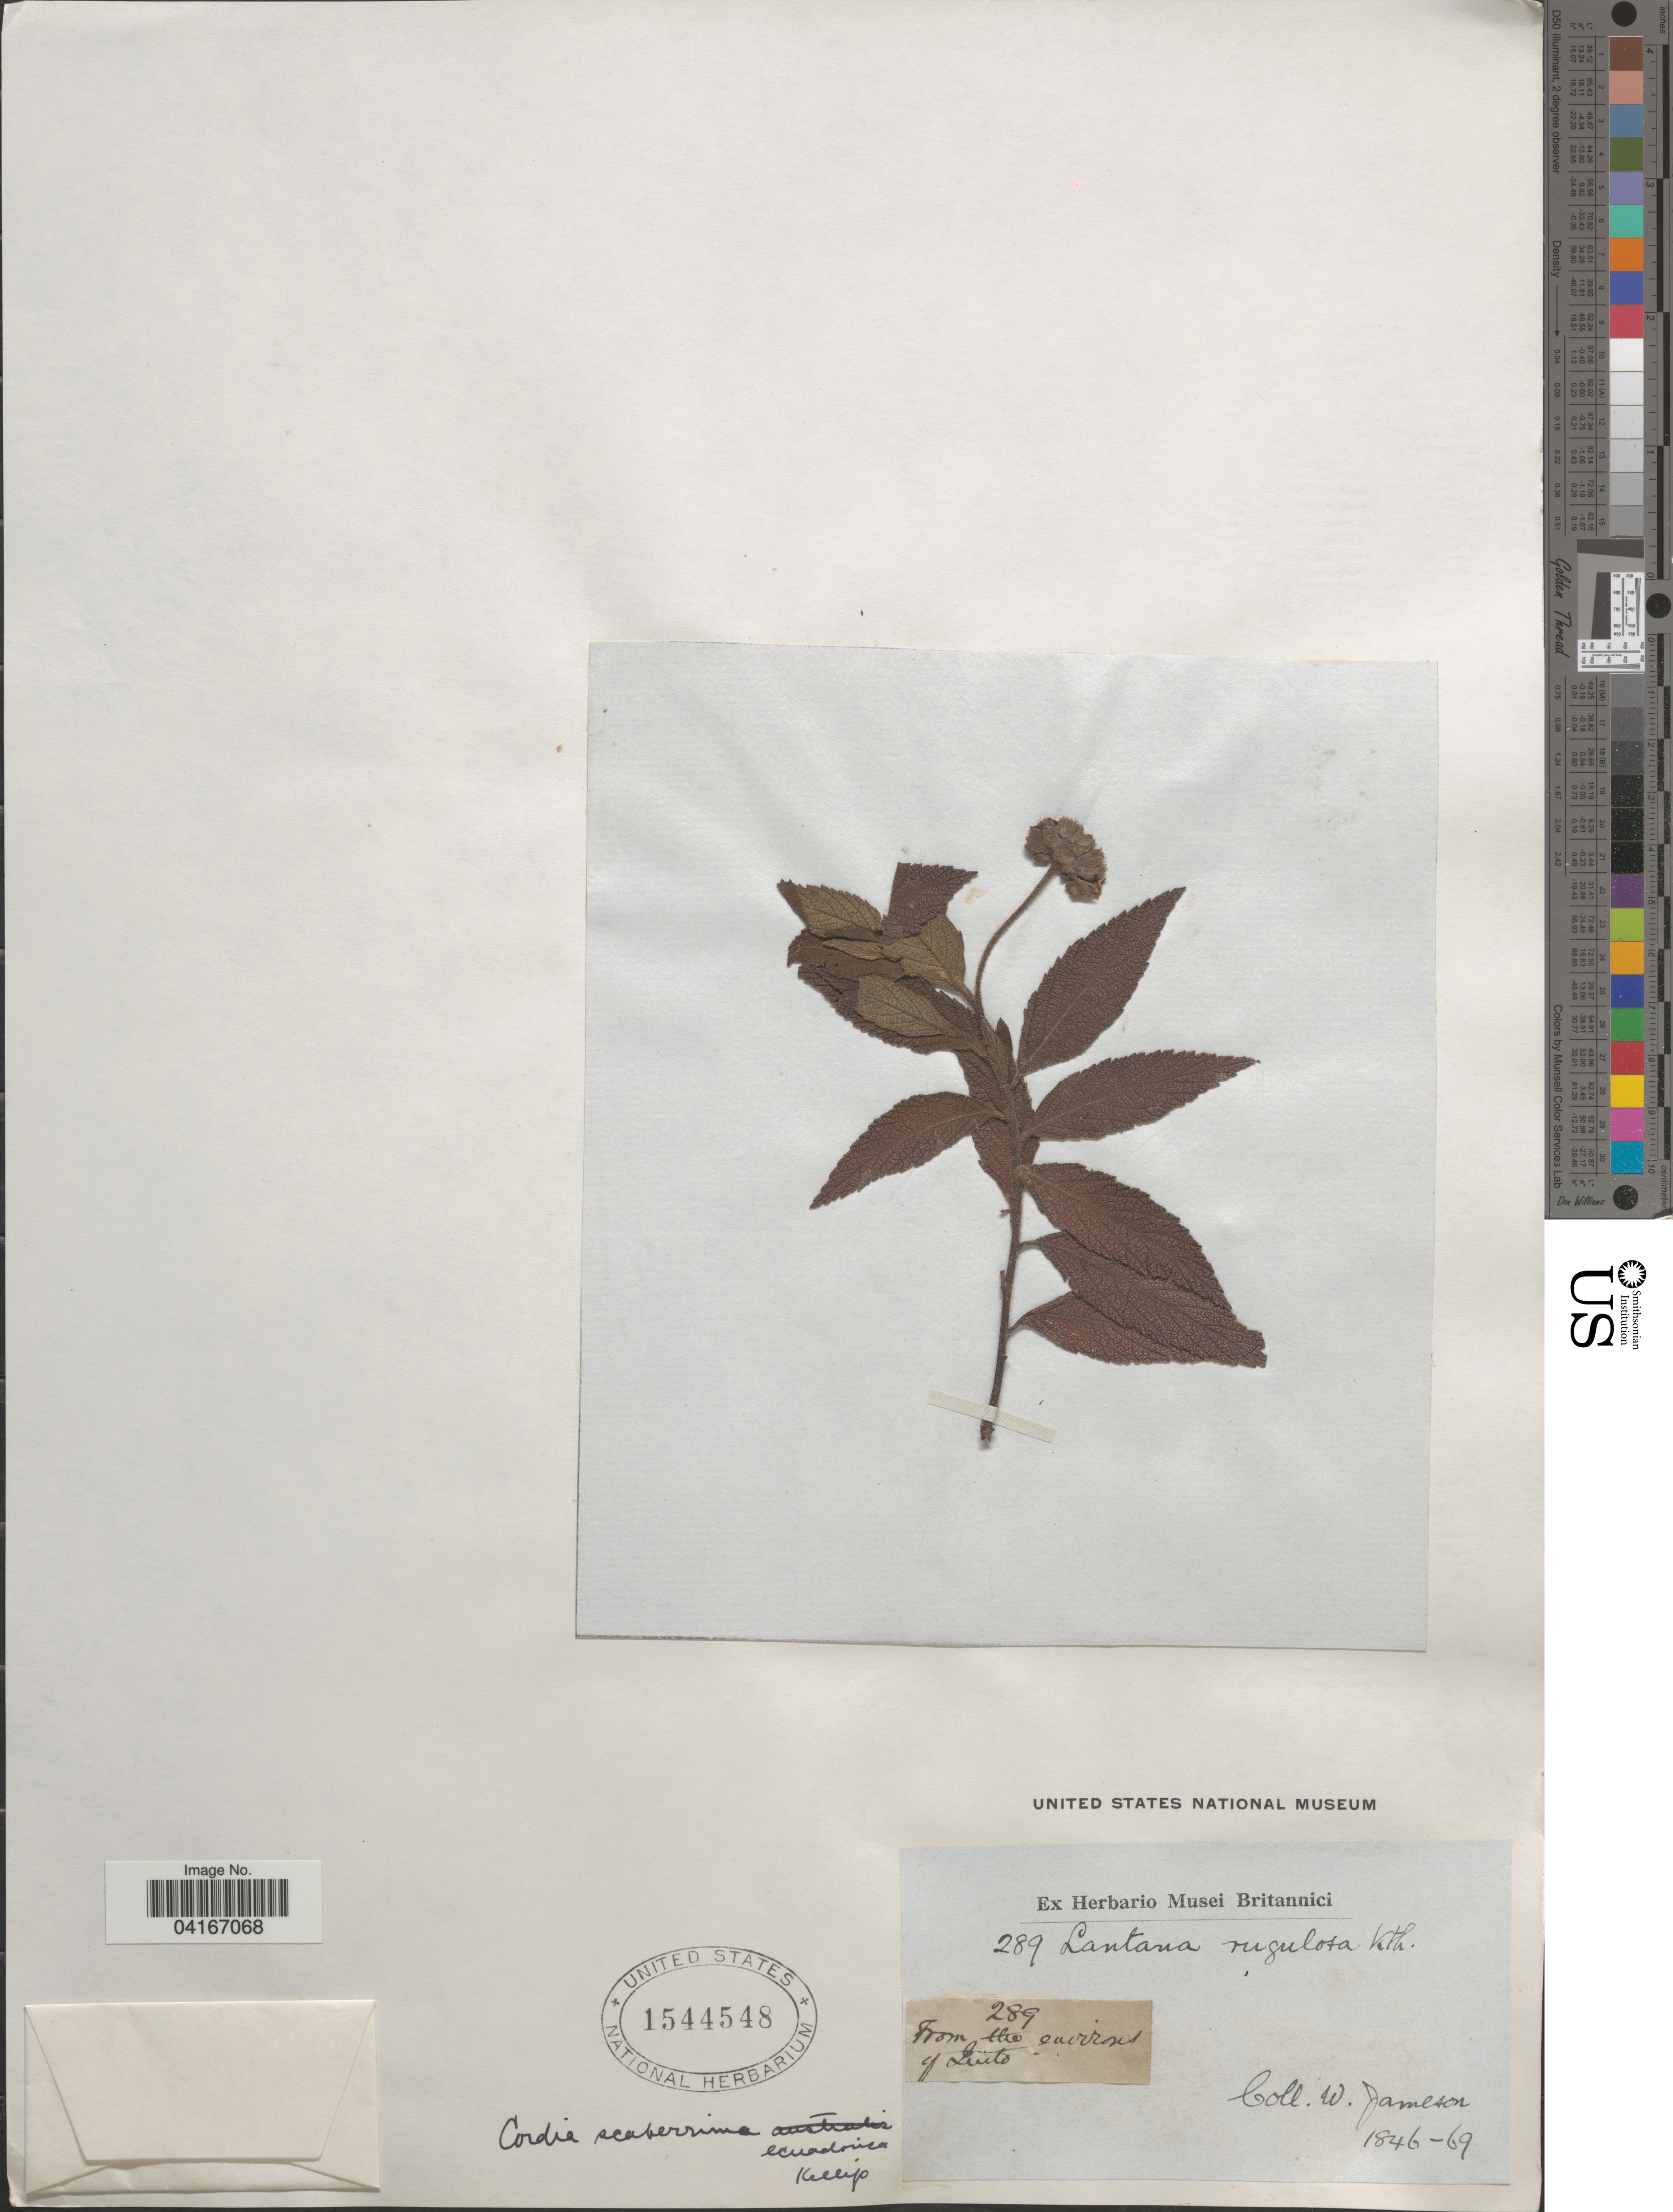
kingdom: Plantae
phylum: Tracheophyta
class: Magnoliopsida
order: Lamiales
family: Verbenaceae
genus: Lantana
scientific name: Lantana rugulosa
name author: Kunth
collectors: W. Jameson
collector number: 289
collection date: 1846/1869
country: Ecuador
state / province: Pichincha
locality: From the environs of Quito.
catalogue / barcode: US 1544548